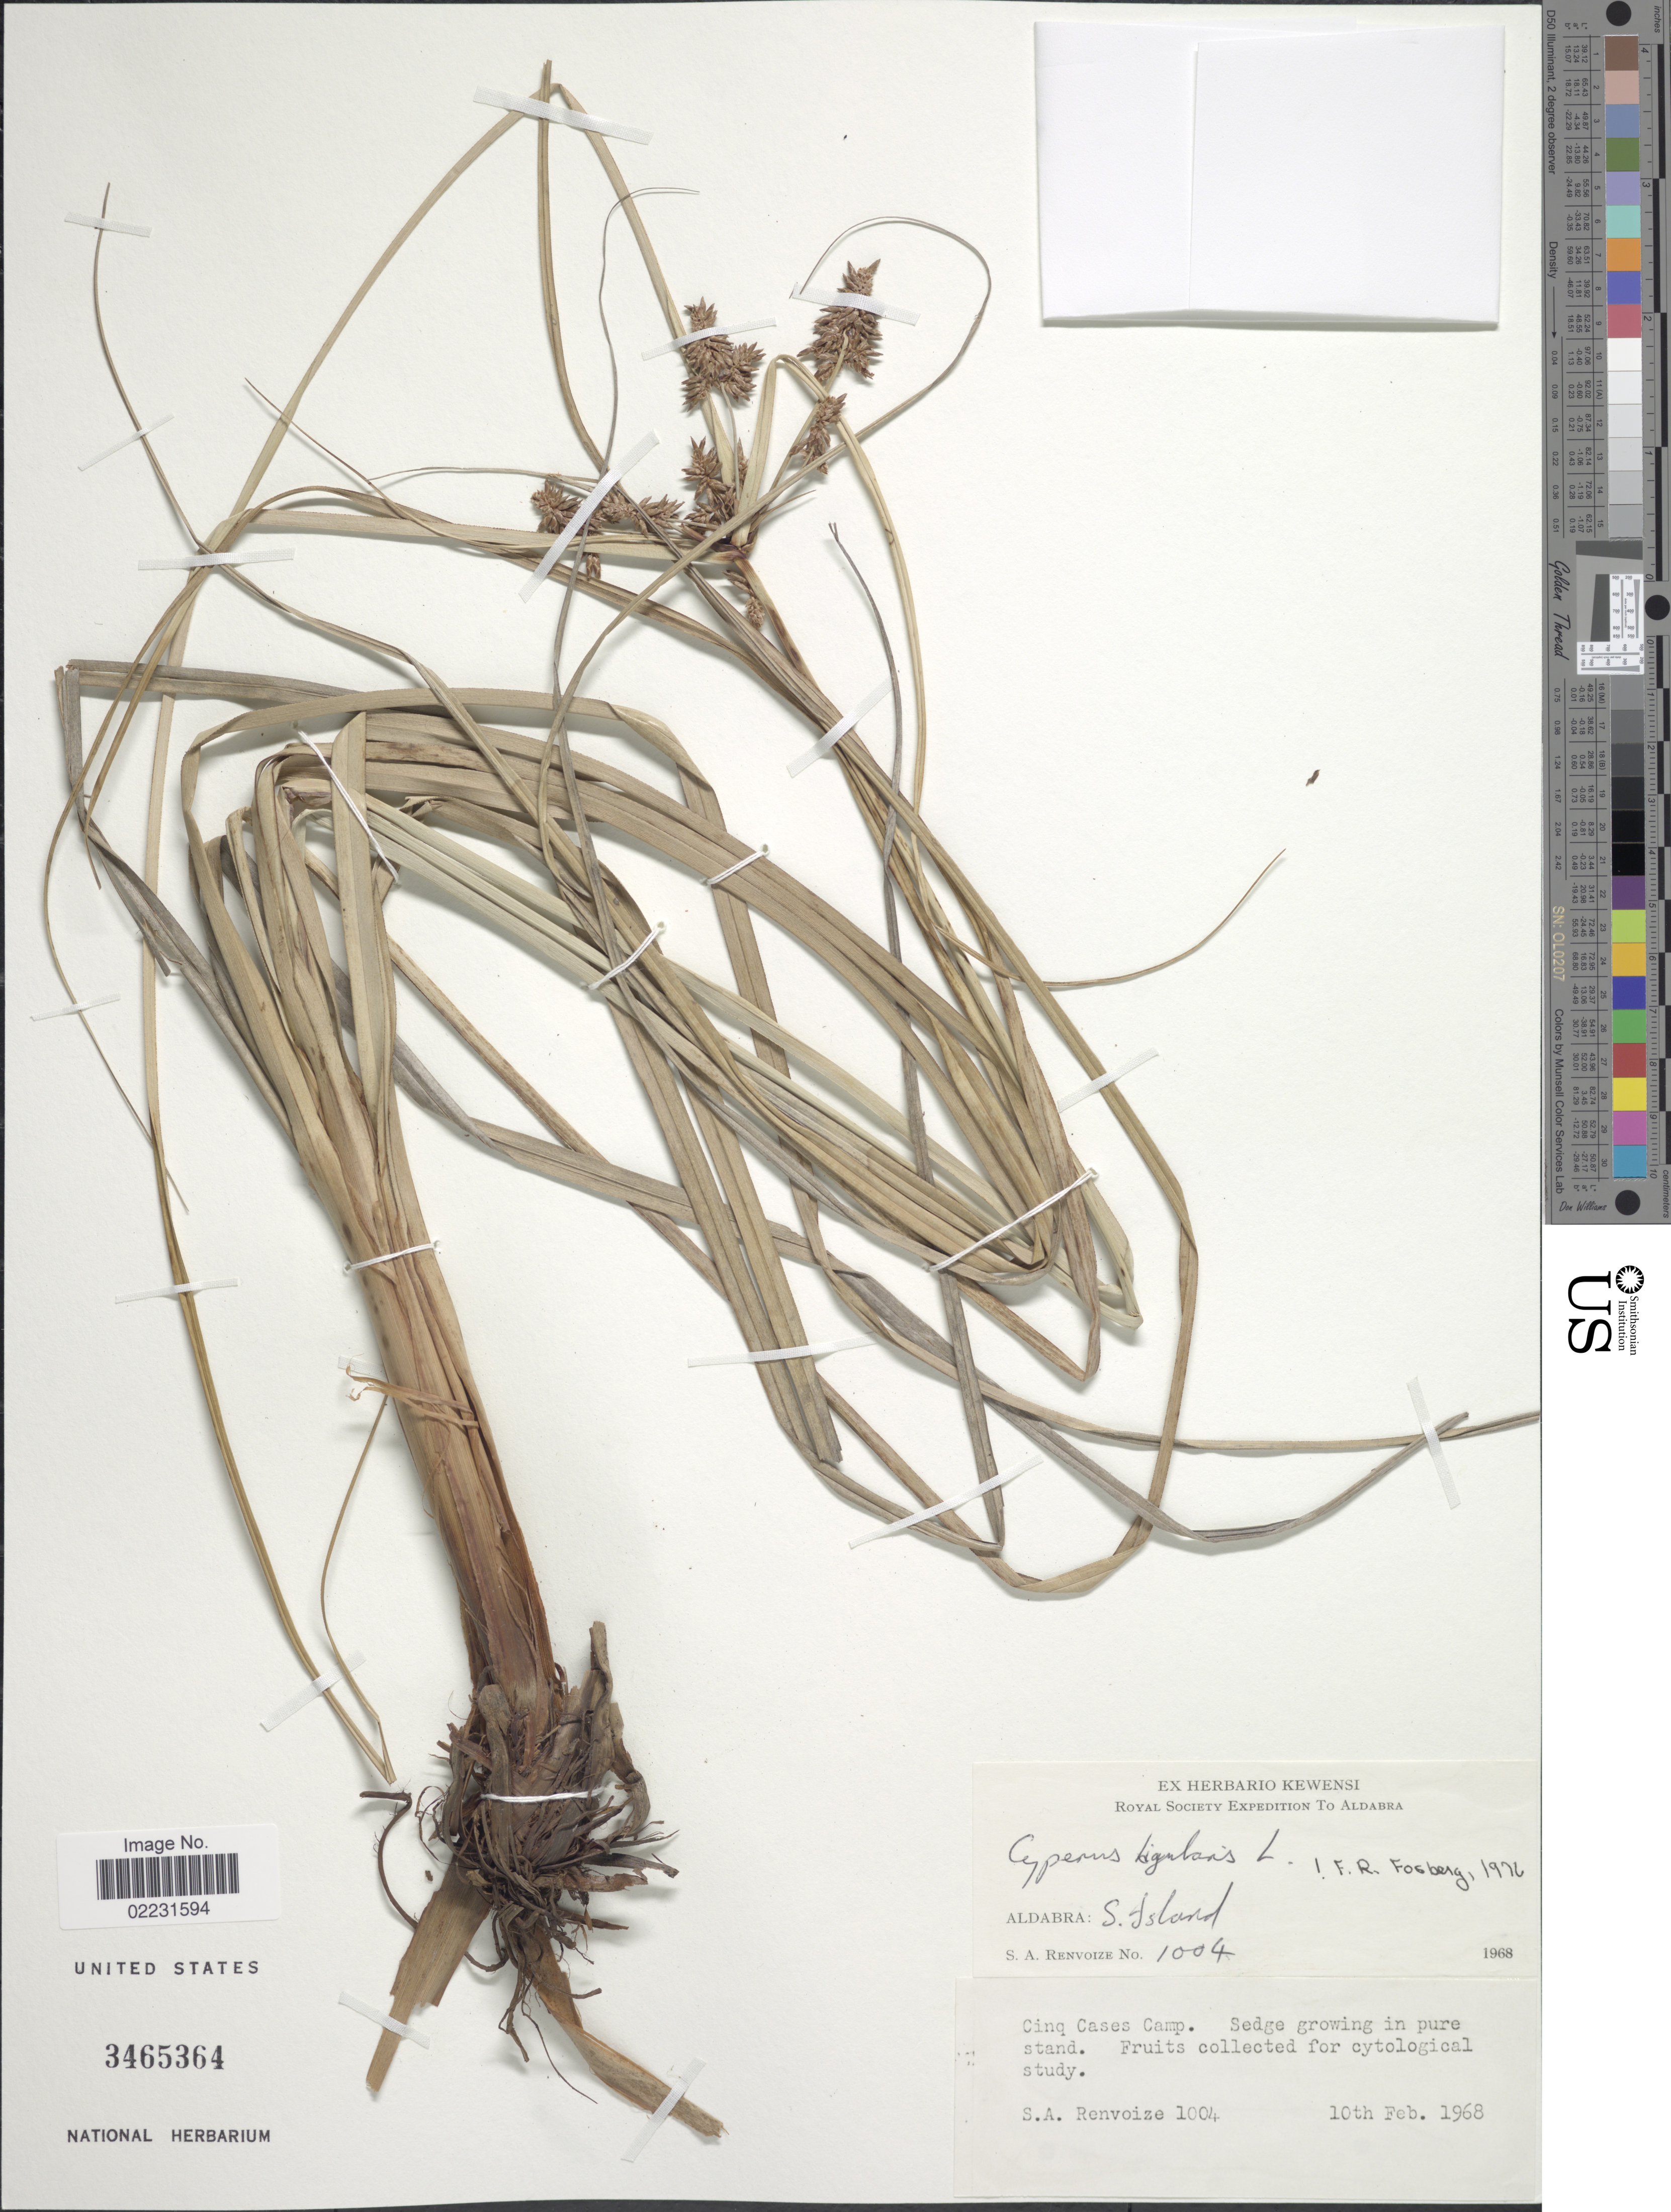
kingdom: Plantae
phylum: Tracheophyta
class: Liliopsida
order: Poales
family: Cyperaceae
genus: Cyperus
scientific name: Cyperus ligularis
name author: L.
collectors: S. A. Renvoize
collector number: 1004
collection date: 1968-02-10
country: Seychelles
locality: Aldabra, S. Island, Cinq Cases Camp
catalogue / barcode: US 3465364